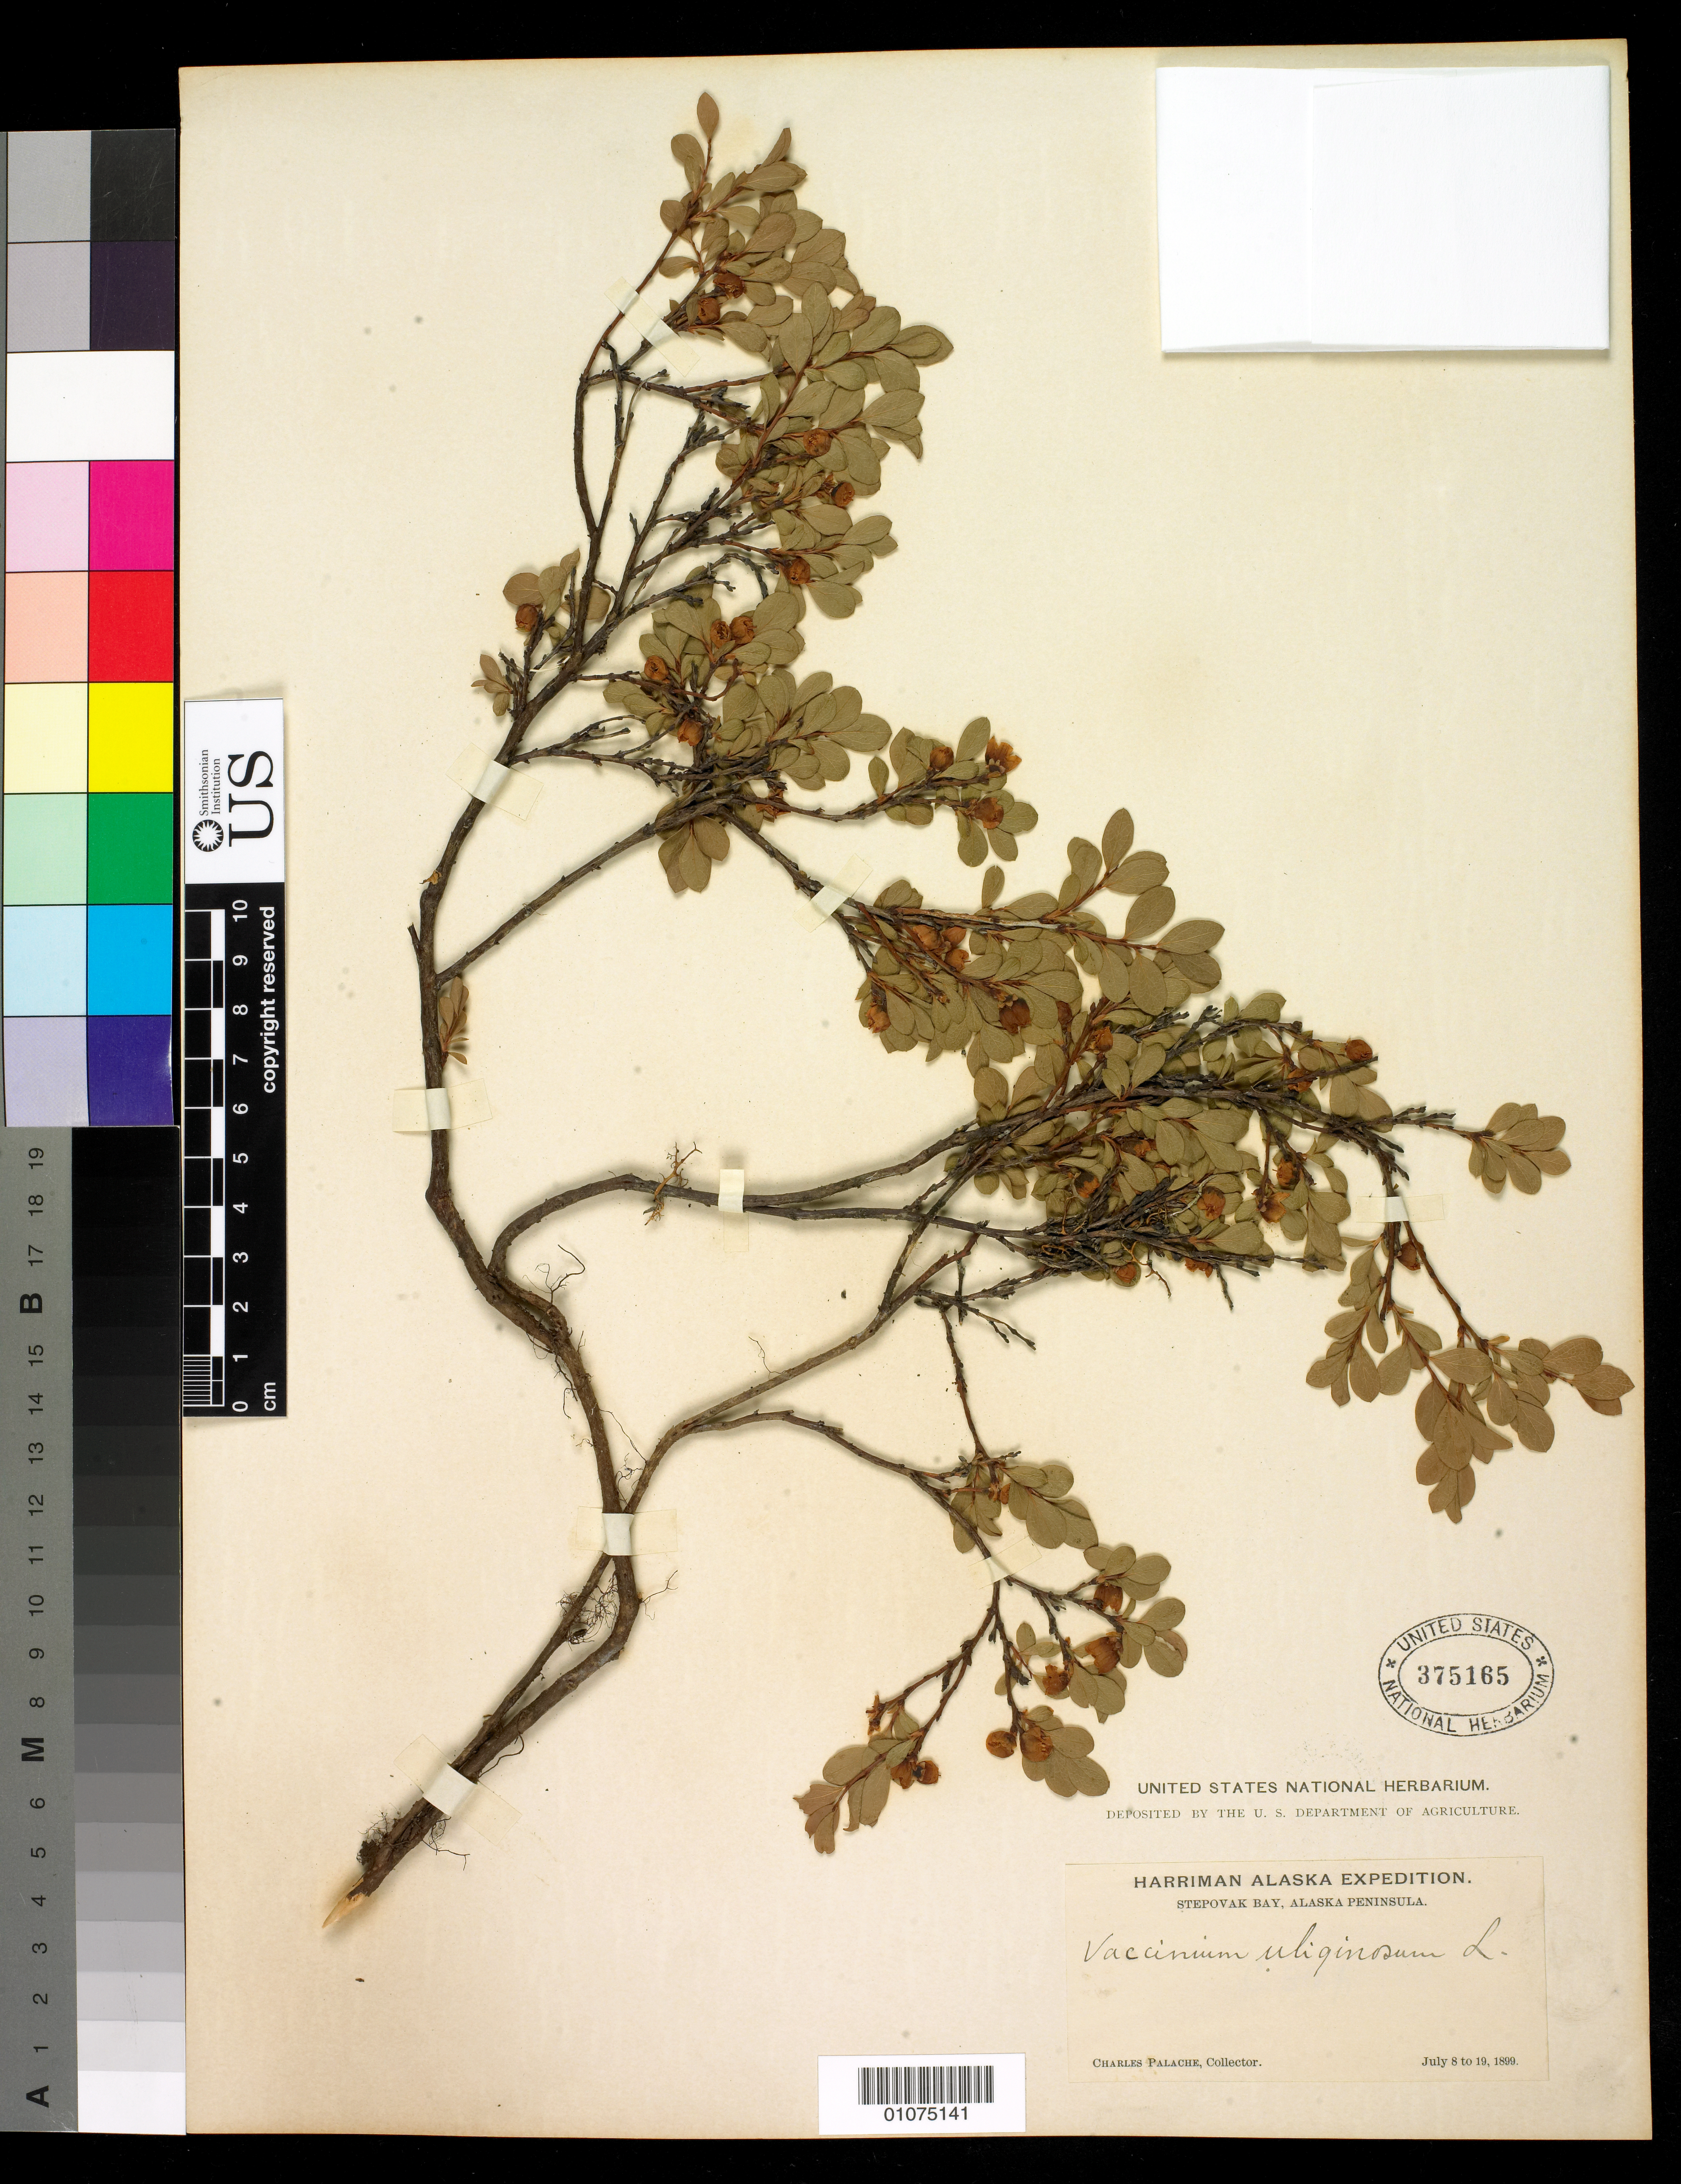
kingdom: Plantae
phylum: Tracheophyta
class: Magnoliopsida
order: Ericales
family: Ericaceae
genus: Vaccinium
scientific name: Vaccinium uliginosum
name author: L.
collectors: C. Palache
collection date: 1899-07-08/1899-07-19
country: United States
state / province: Alaska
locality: Stepovak Bay, Alaska Peninsula.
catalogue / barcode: US 375165